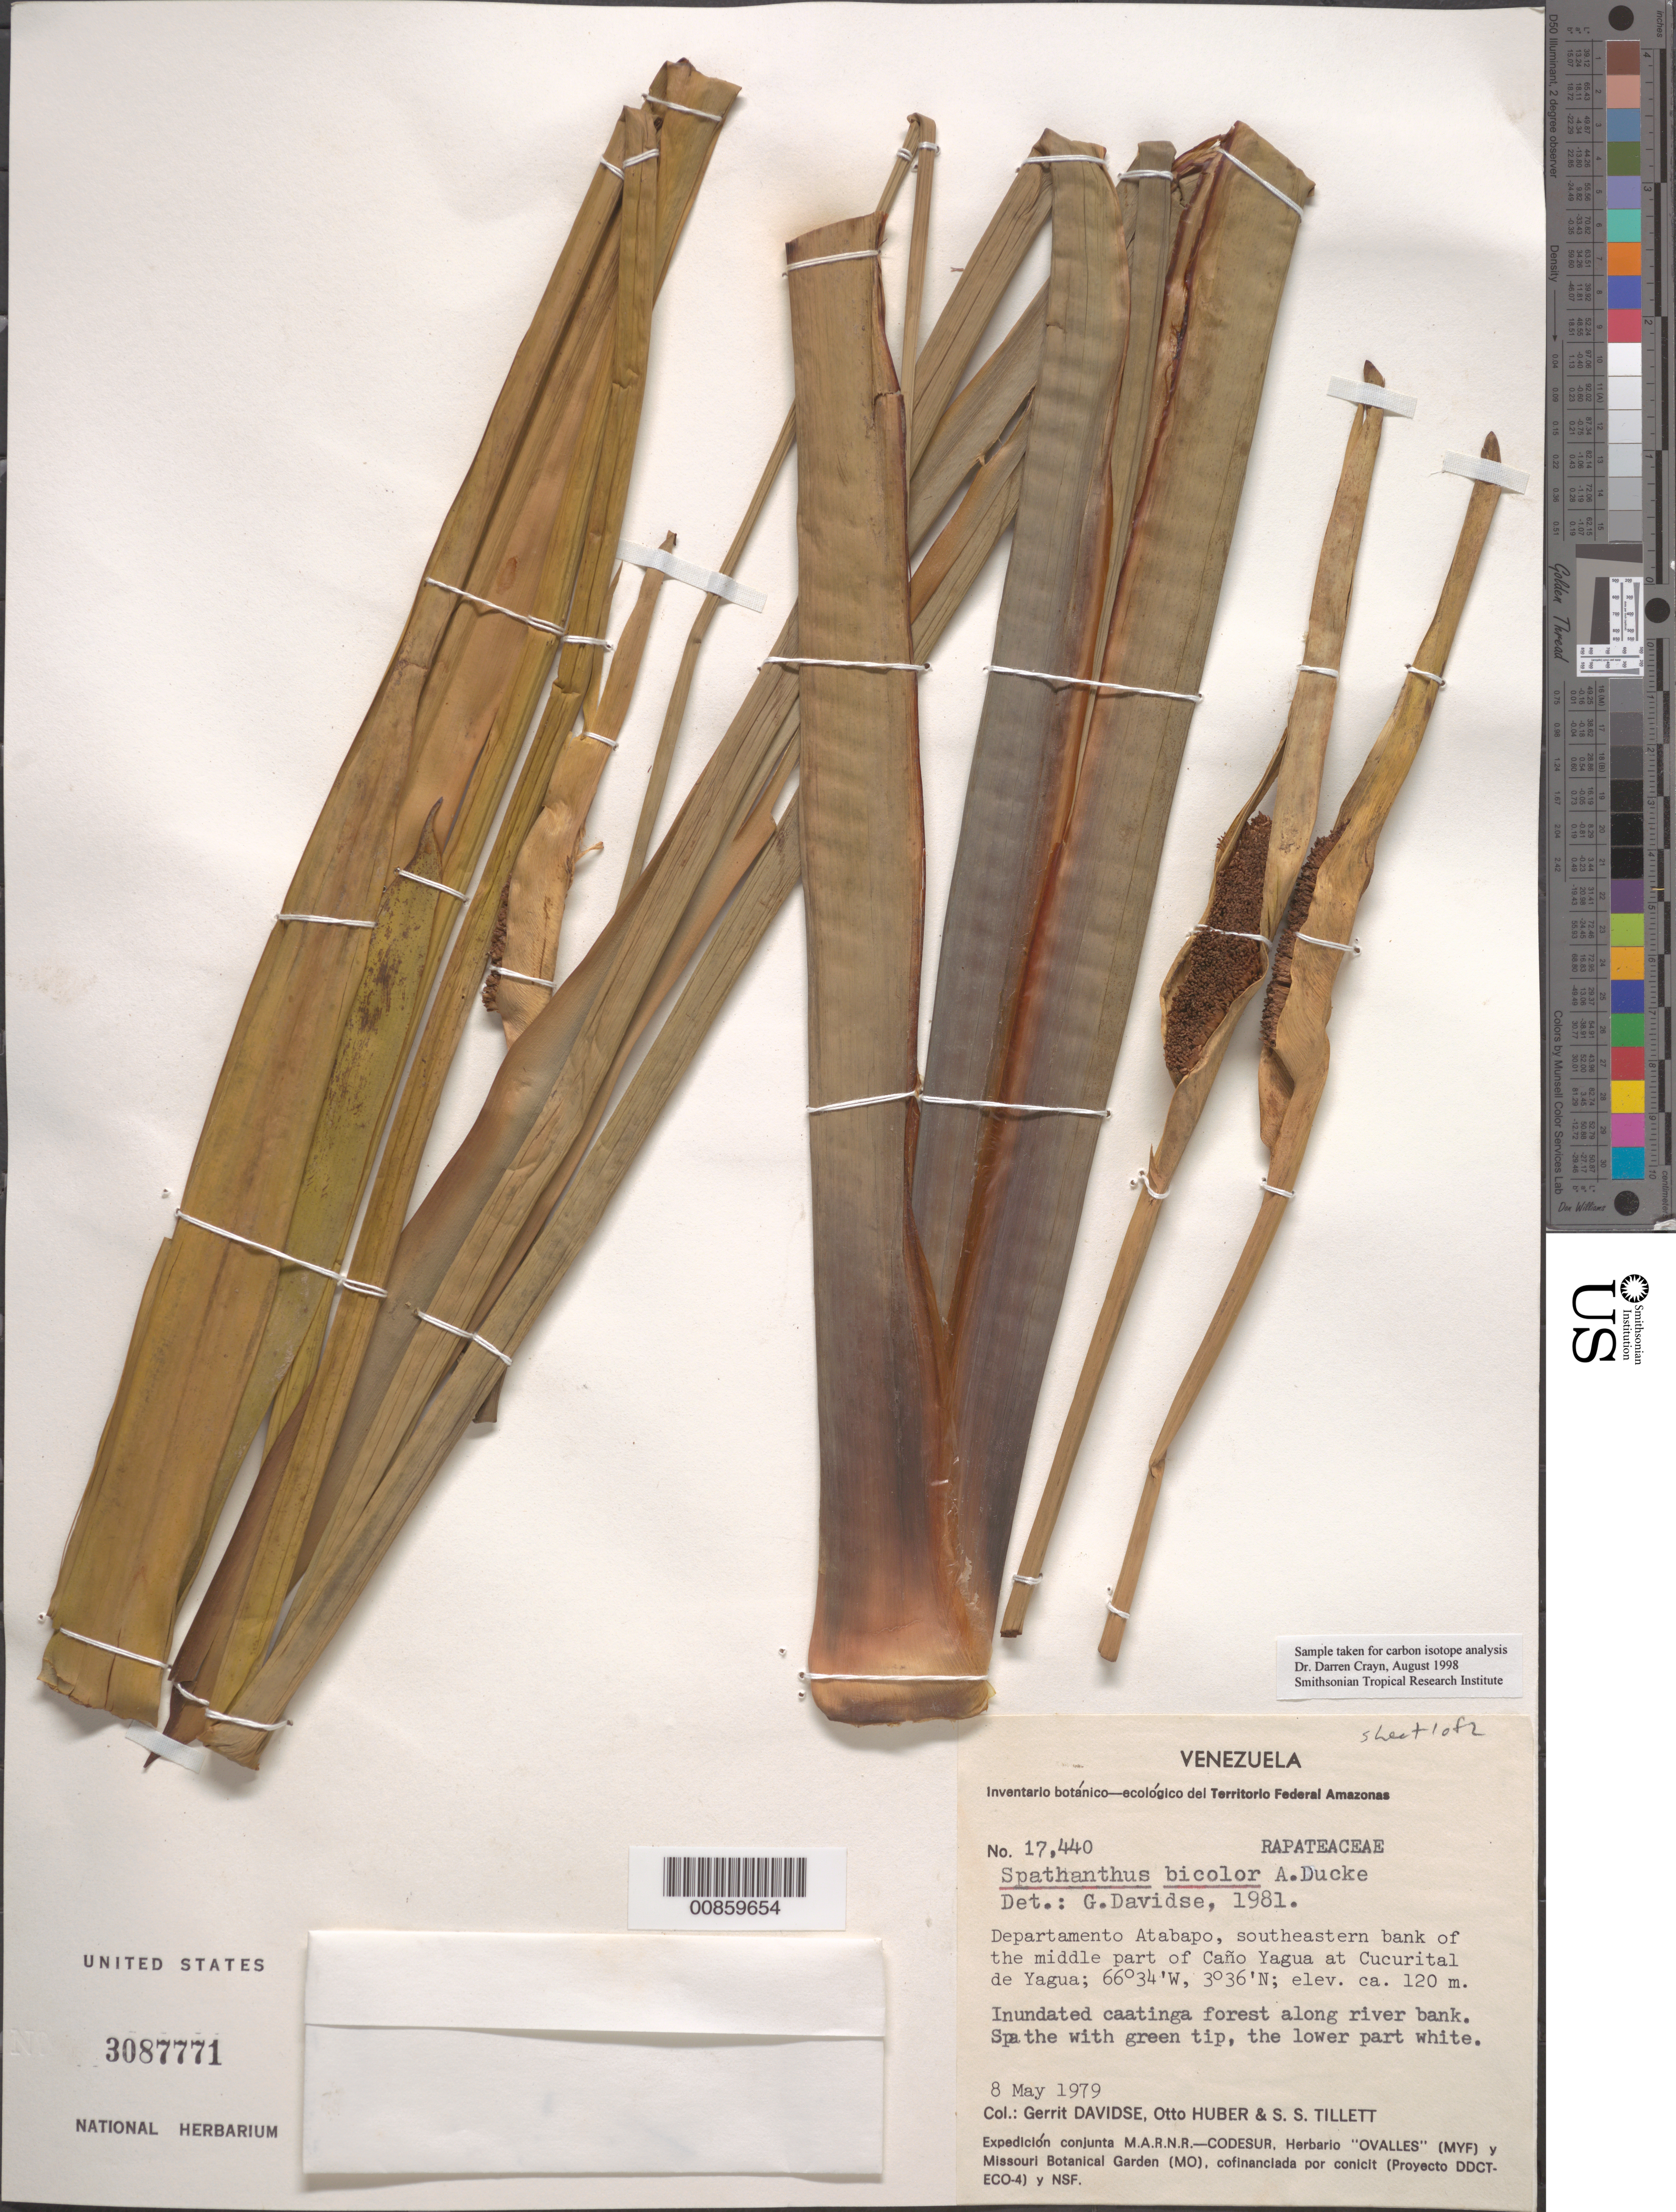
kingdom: Plantae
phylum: Tracheophyta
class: Liliopsida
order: Poales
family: Rapateaceae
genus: Spathanthus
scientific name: Spathanthus bicolor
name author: Ducke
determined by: Davidse, Gerrit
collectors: G. Davidse, O. Huber & S. S. Tillett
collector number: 17440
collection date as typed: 8-May-79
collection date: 1979-05-08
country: Venezuela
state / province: Amazonas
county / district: Atabapo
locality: Cucurital de Yagua, SE bank of the middle part of Caño Yagua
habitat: Inundated caatinga forest along river bank.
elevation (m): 120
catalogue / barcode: US 3087771